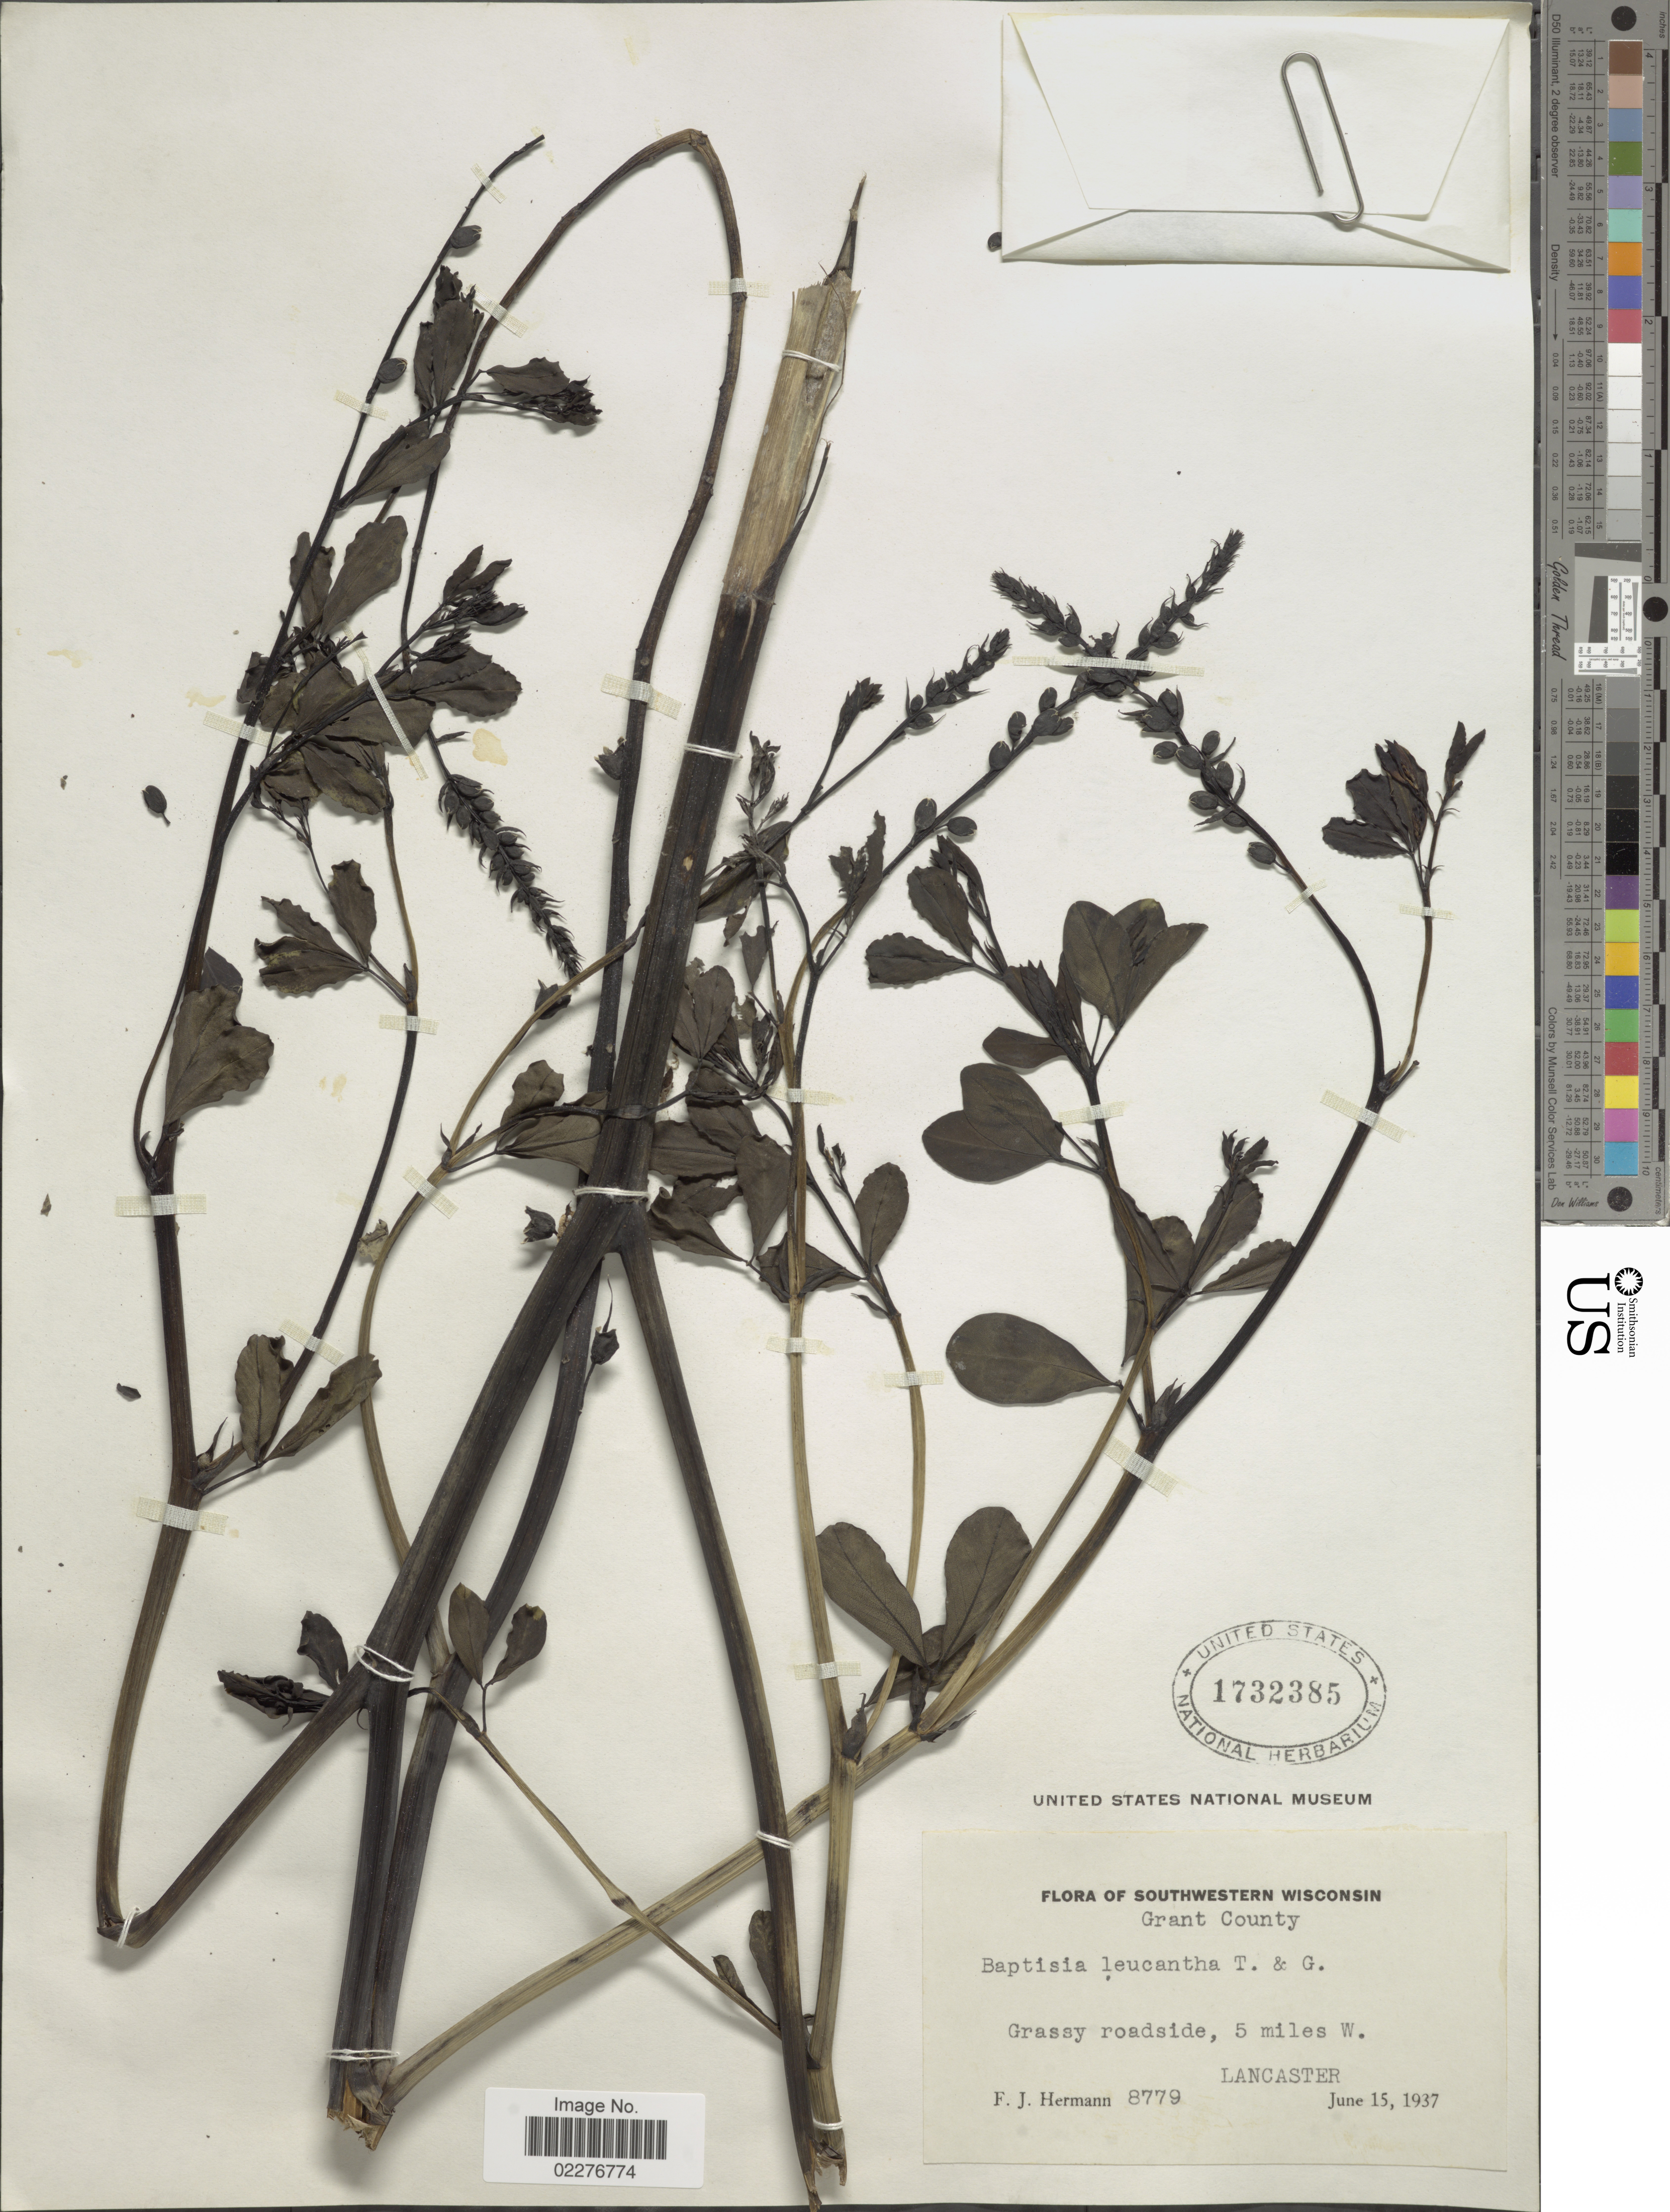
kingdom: Plantae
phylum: Tracheophyta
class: Magnoliopsida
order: Fabales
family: Fabaceae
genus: Baptisia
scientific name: Baptisia leucantha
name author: Torr. & A. Gray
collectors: F. J. Hermann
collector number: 8779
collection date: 1937-06-15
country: United States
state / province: Wisconsin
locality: Grant County, Southwestern Wisconsin, Grassy roadside, 5 miles W. Lancaster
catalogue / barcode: US 1732385